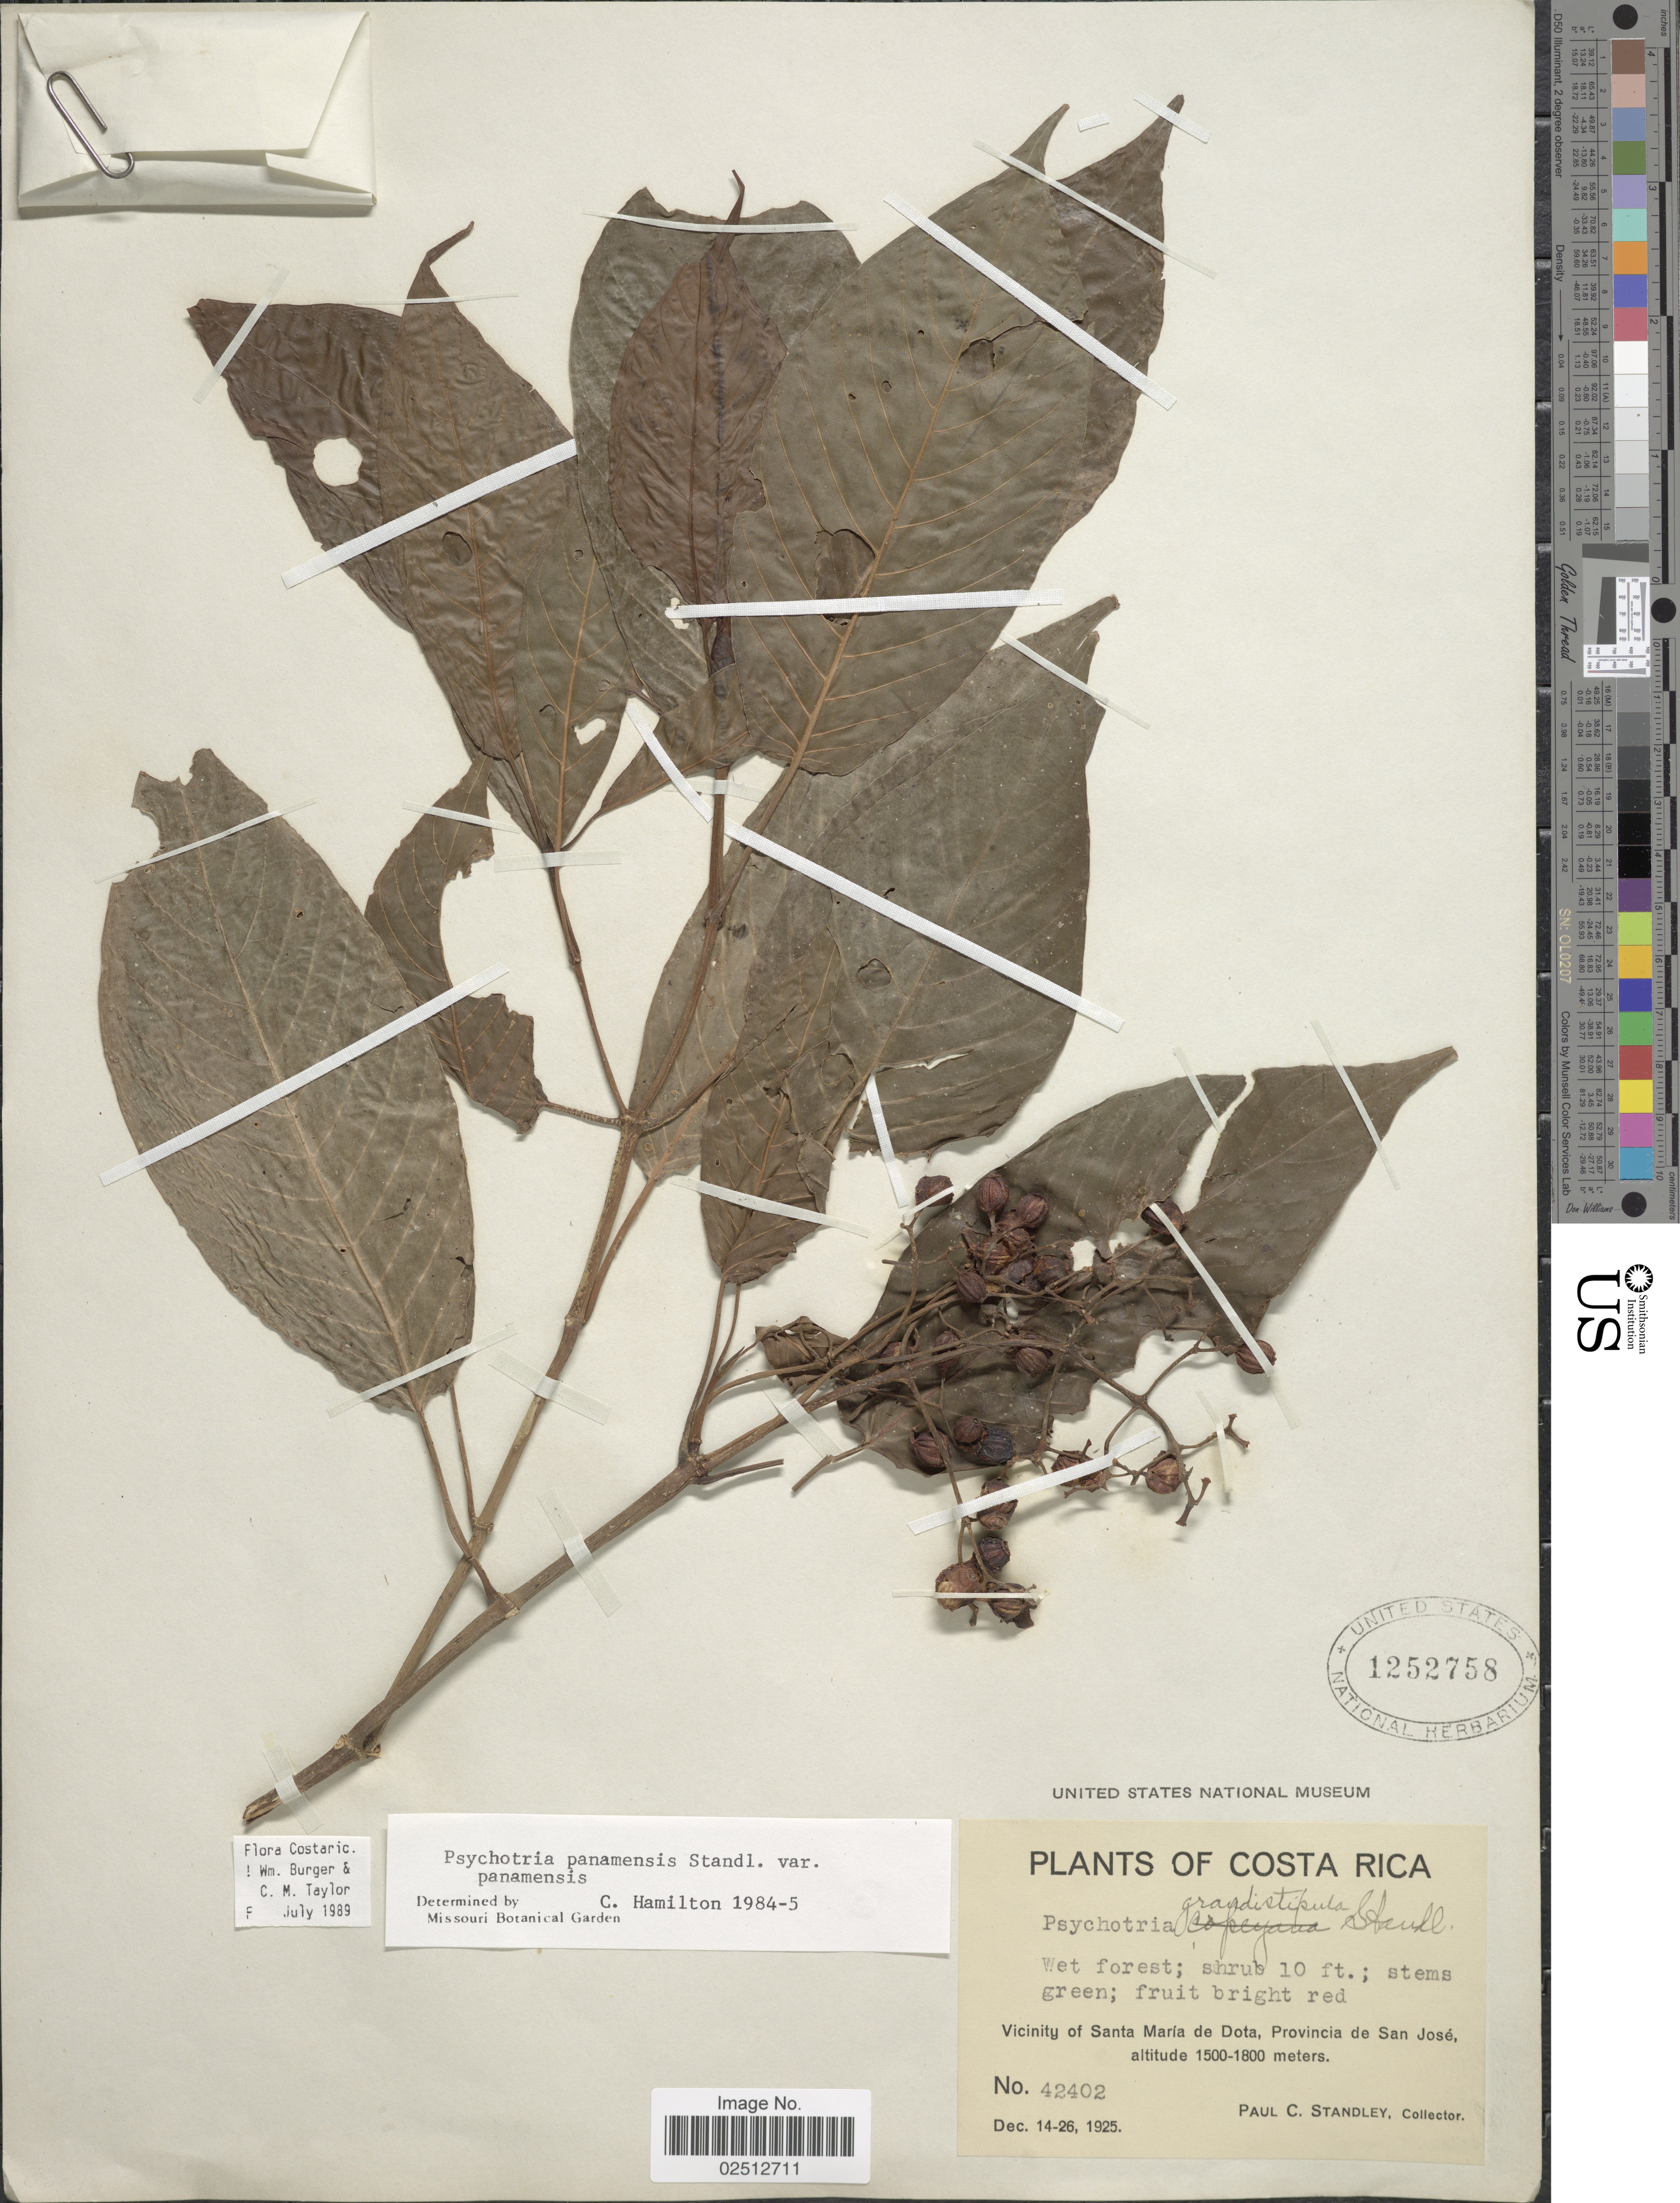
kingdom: Plantae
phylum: Tracheophyta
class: Magnoliopsida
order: Gentianales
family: Rubiaceae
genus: Psychotria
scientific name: Psychotria panamensis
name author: Standl.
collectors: P. C. Standley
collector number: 42402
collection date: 1925-12-14/1925-12-26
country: Costa Rica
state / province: San José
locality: Vicinity of Santa Maria de Dota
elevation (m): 1500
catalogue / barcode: US 1252758